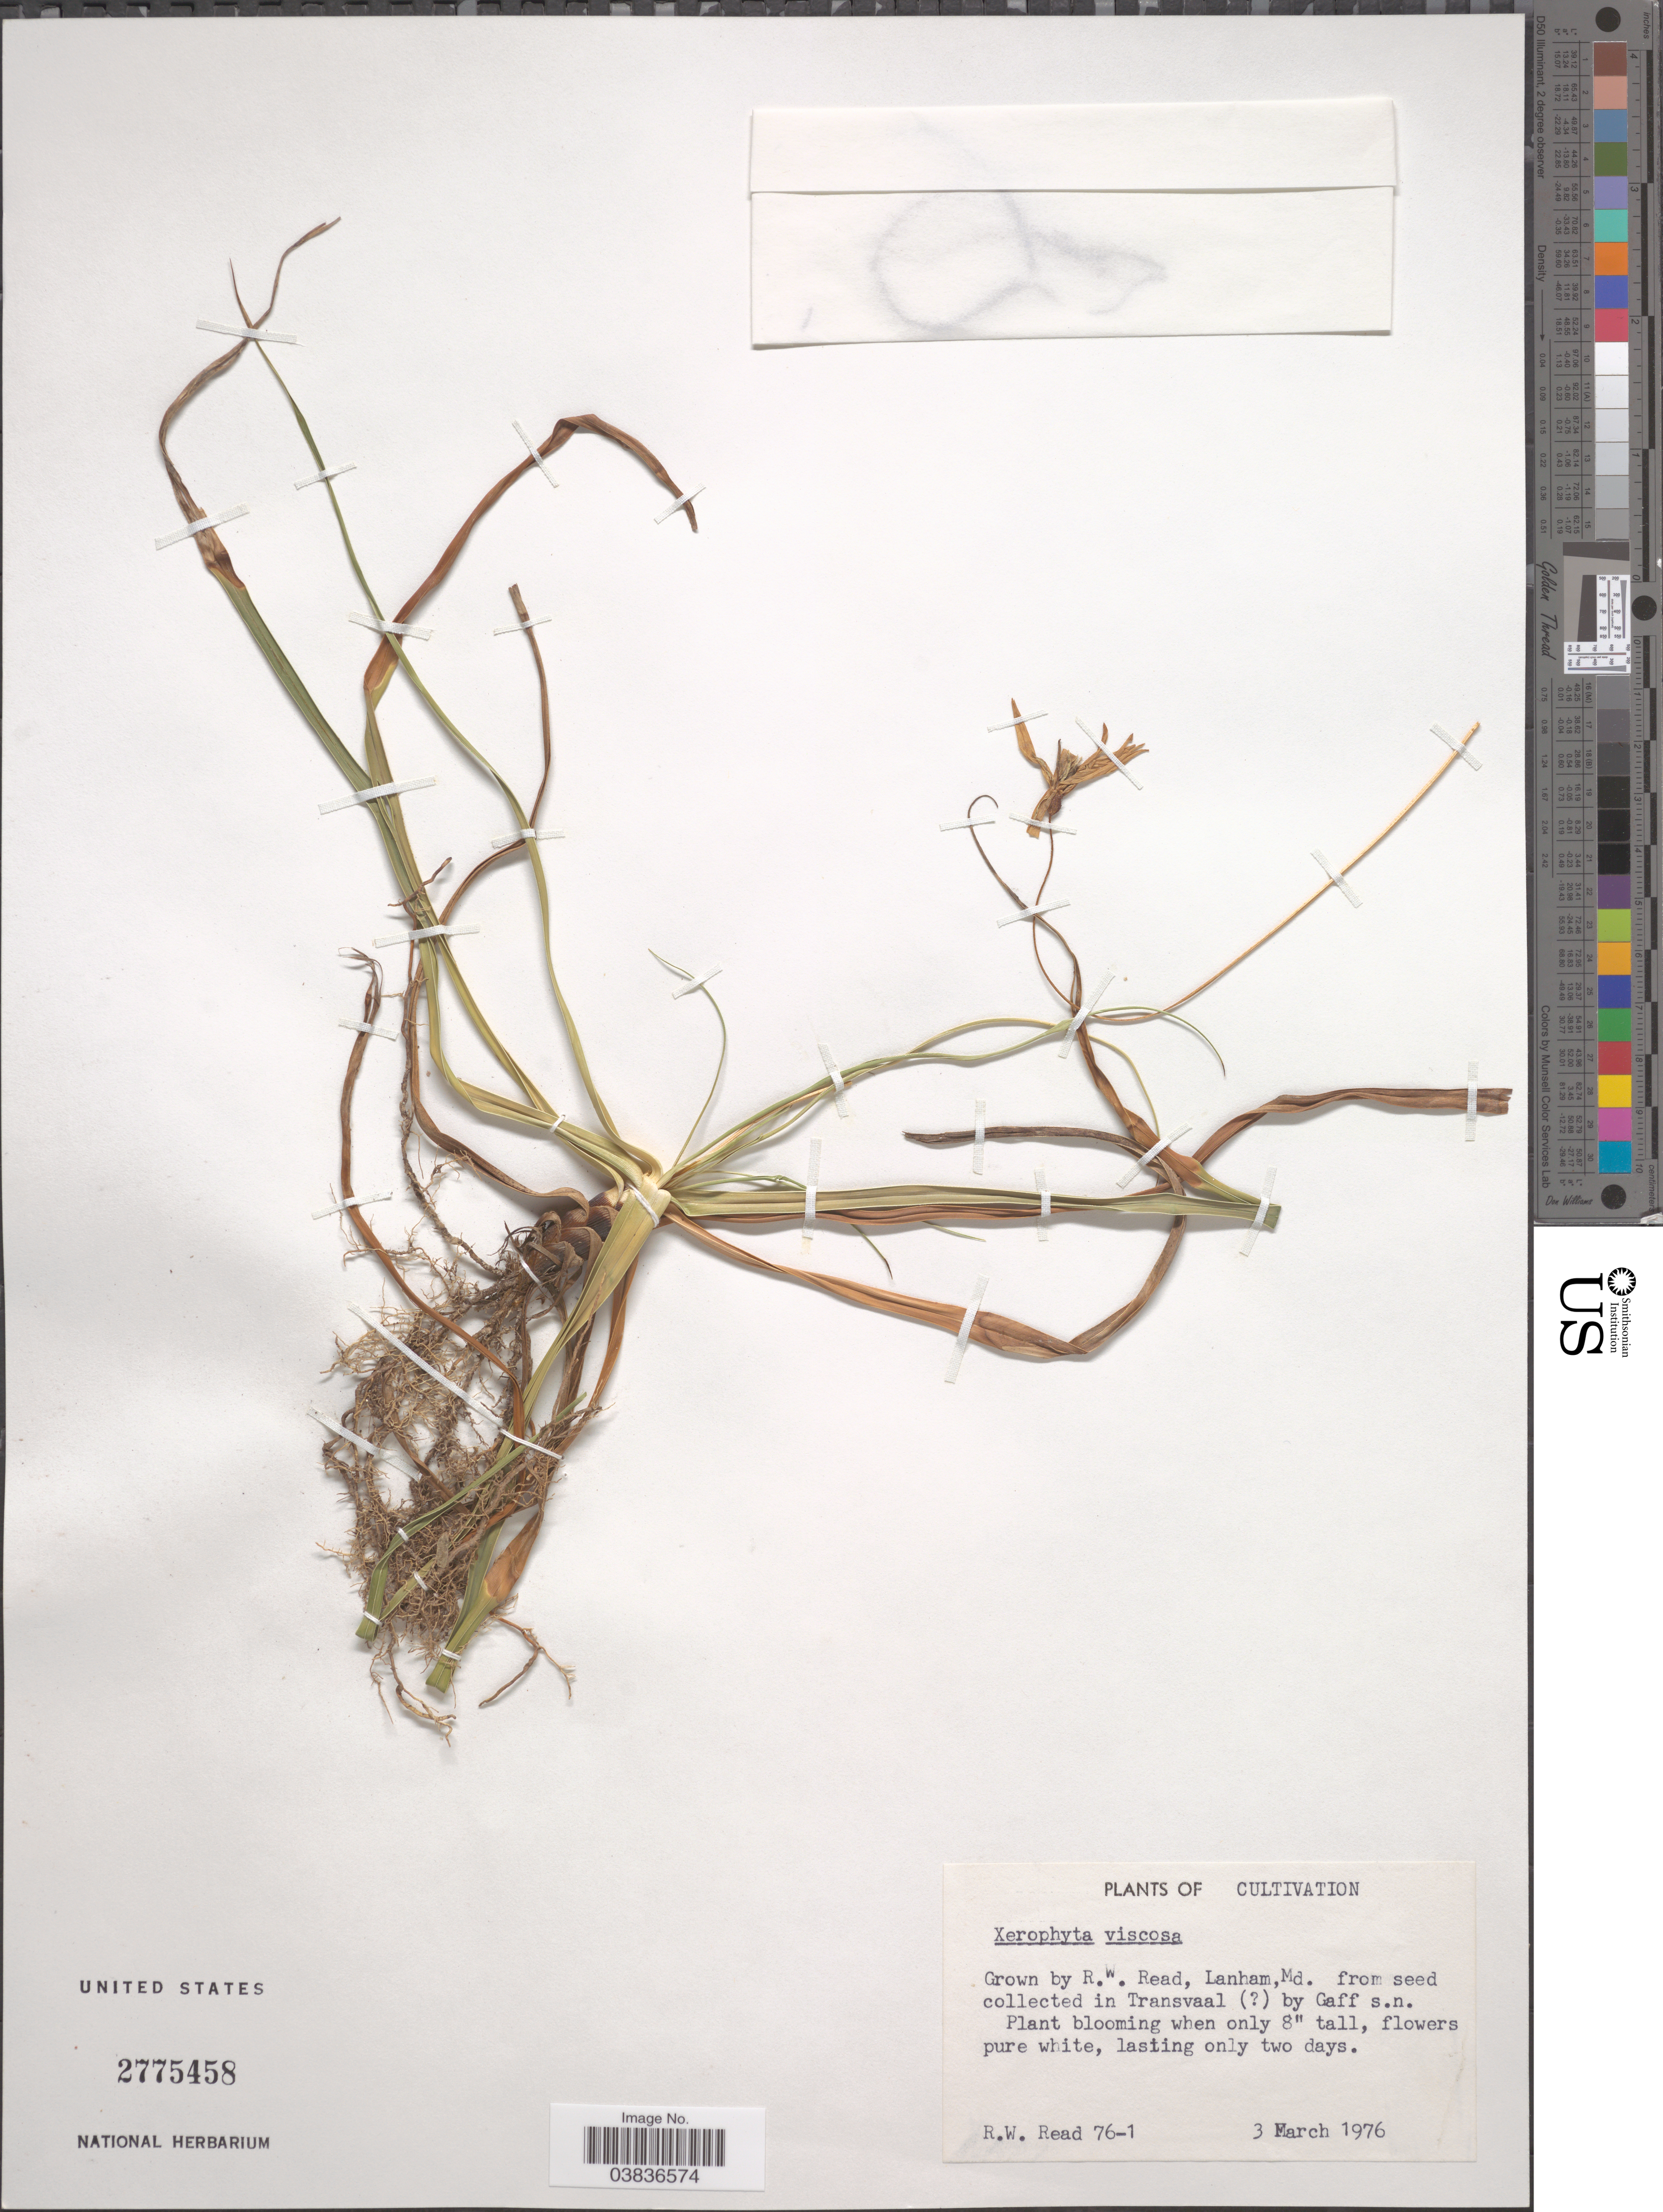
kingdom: Plantae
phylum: Tracheophyta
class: Liliopsida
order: Pandanales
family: Velloziaceae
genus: Xerophyta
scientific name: Xerophyta viscosa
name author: Baker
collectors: R. W. Read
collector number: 76-1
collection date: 1976-03-03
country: South Africa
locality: Lanham, Md. In Transvaal.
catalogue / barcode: US 2775458